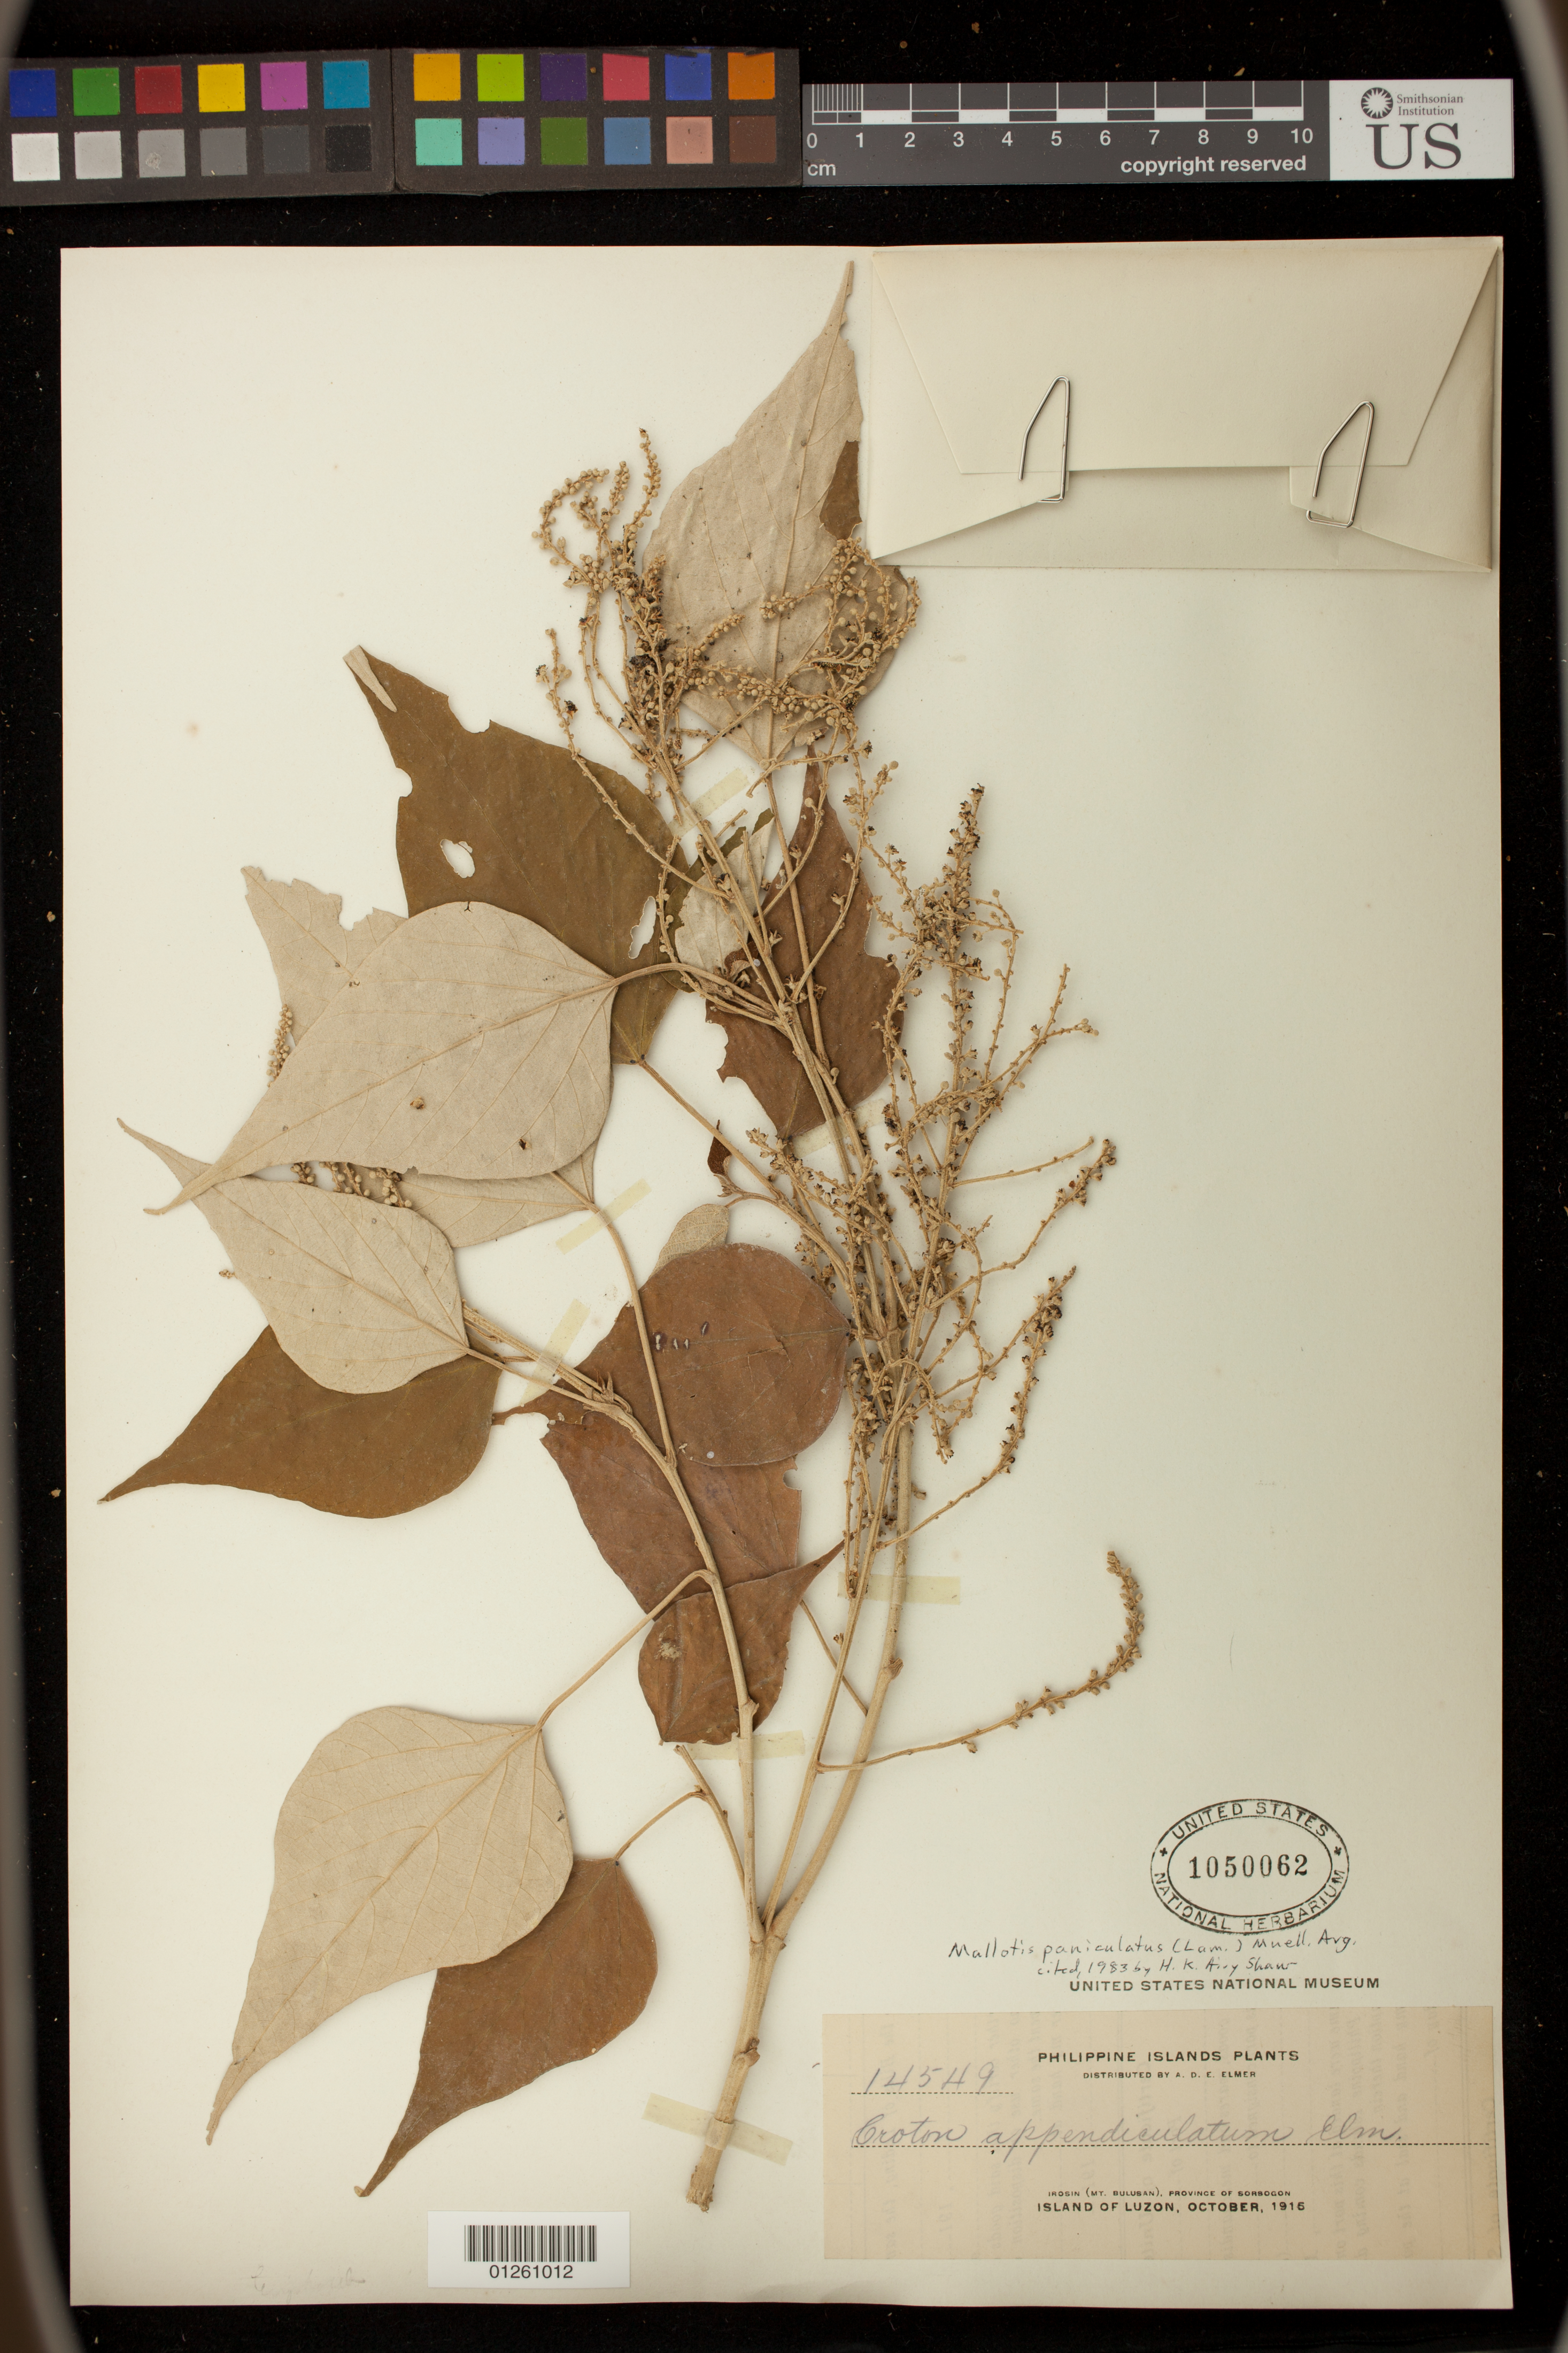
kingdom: Plantae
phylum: Tracheophyta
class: Magnoliopsida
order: Malpighiales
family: Euphorbiaceae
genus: Mallotus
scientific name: Mallotus paniculatus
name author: (Lam.) Müll. Arg.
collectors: A. D. E. Elmer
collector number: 14549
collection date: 1915-10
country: Philippines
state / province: Bicol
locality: Irosin (Mt. Bulusan), Province of Sorsogon, Island of Luzon.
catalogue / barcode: US 1050062